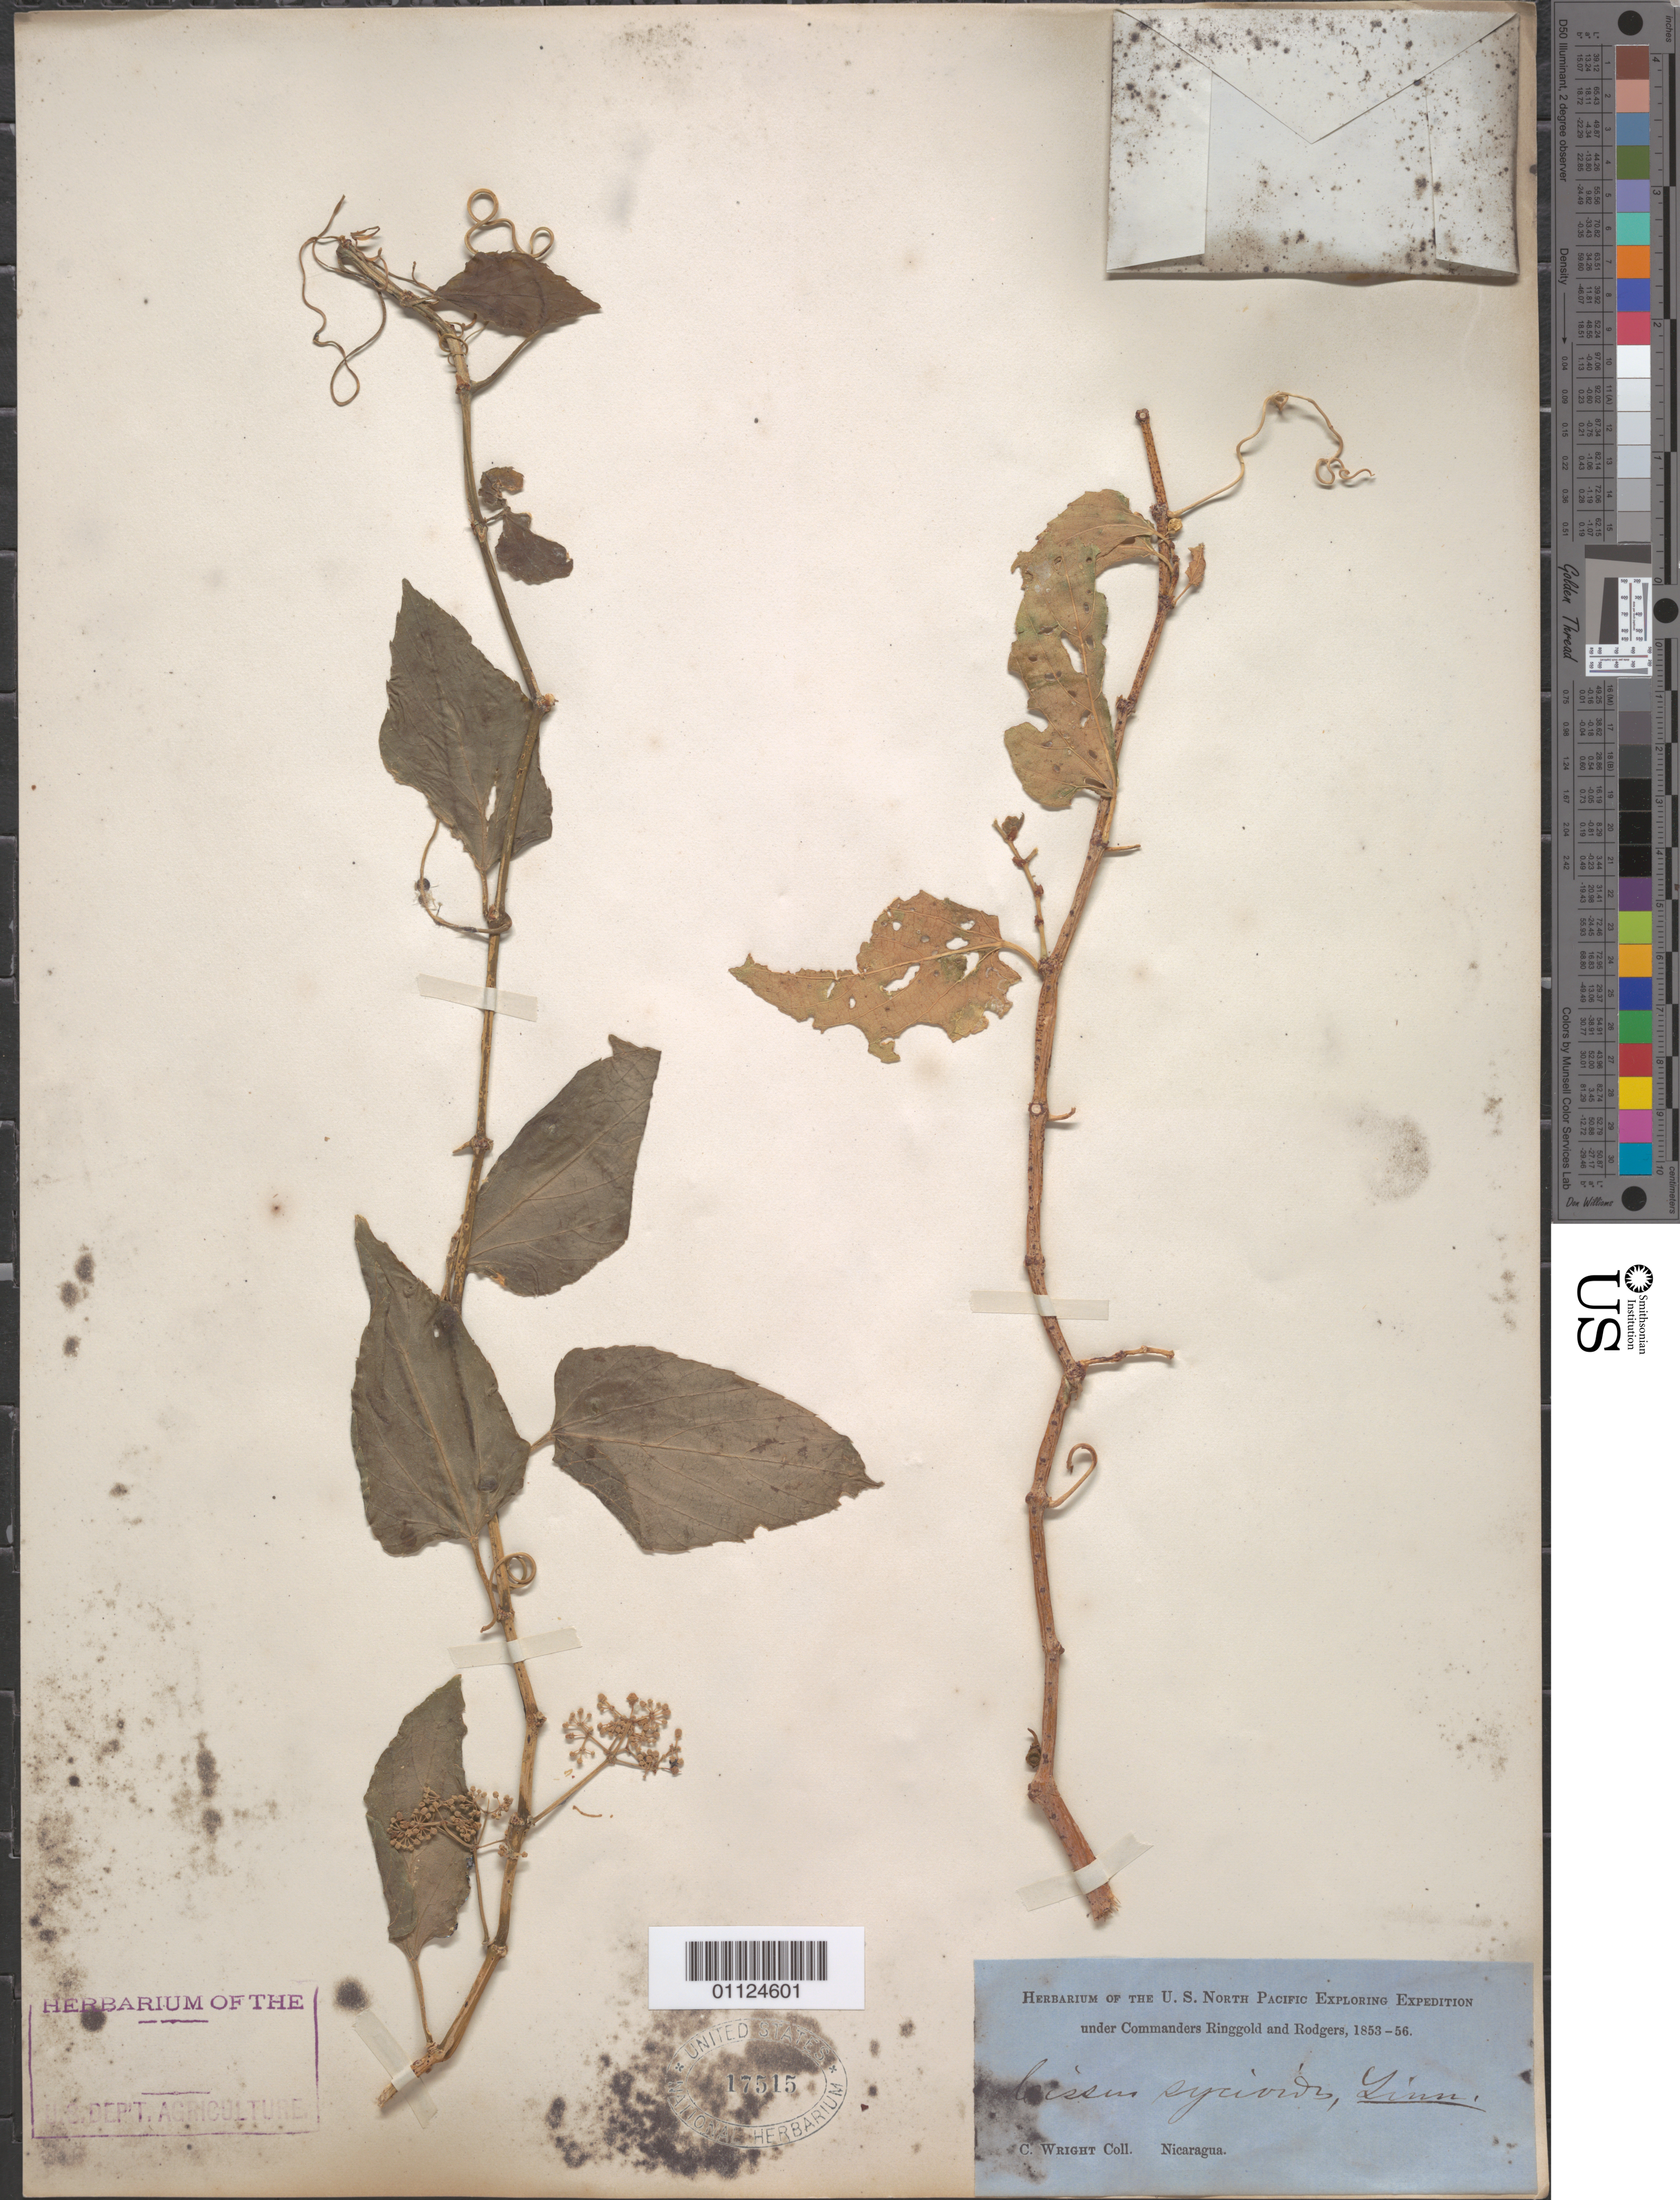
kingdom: Plantae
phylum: Tracheophyta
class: Magnoliopsida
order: Vitales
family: Vitaceae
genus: Cissus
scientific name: Cissus verticillata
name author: (L.) Nicolson & C.E. Jarvis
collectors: C. Wright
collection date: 1853/1856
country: Nicaragua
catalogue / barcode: US 17515